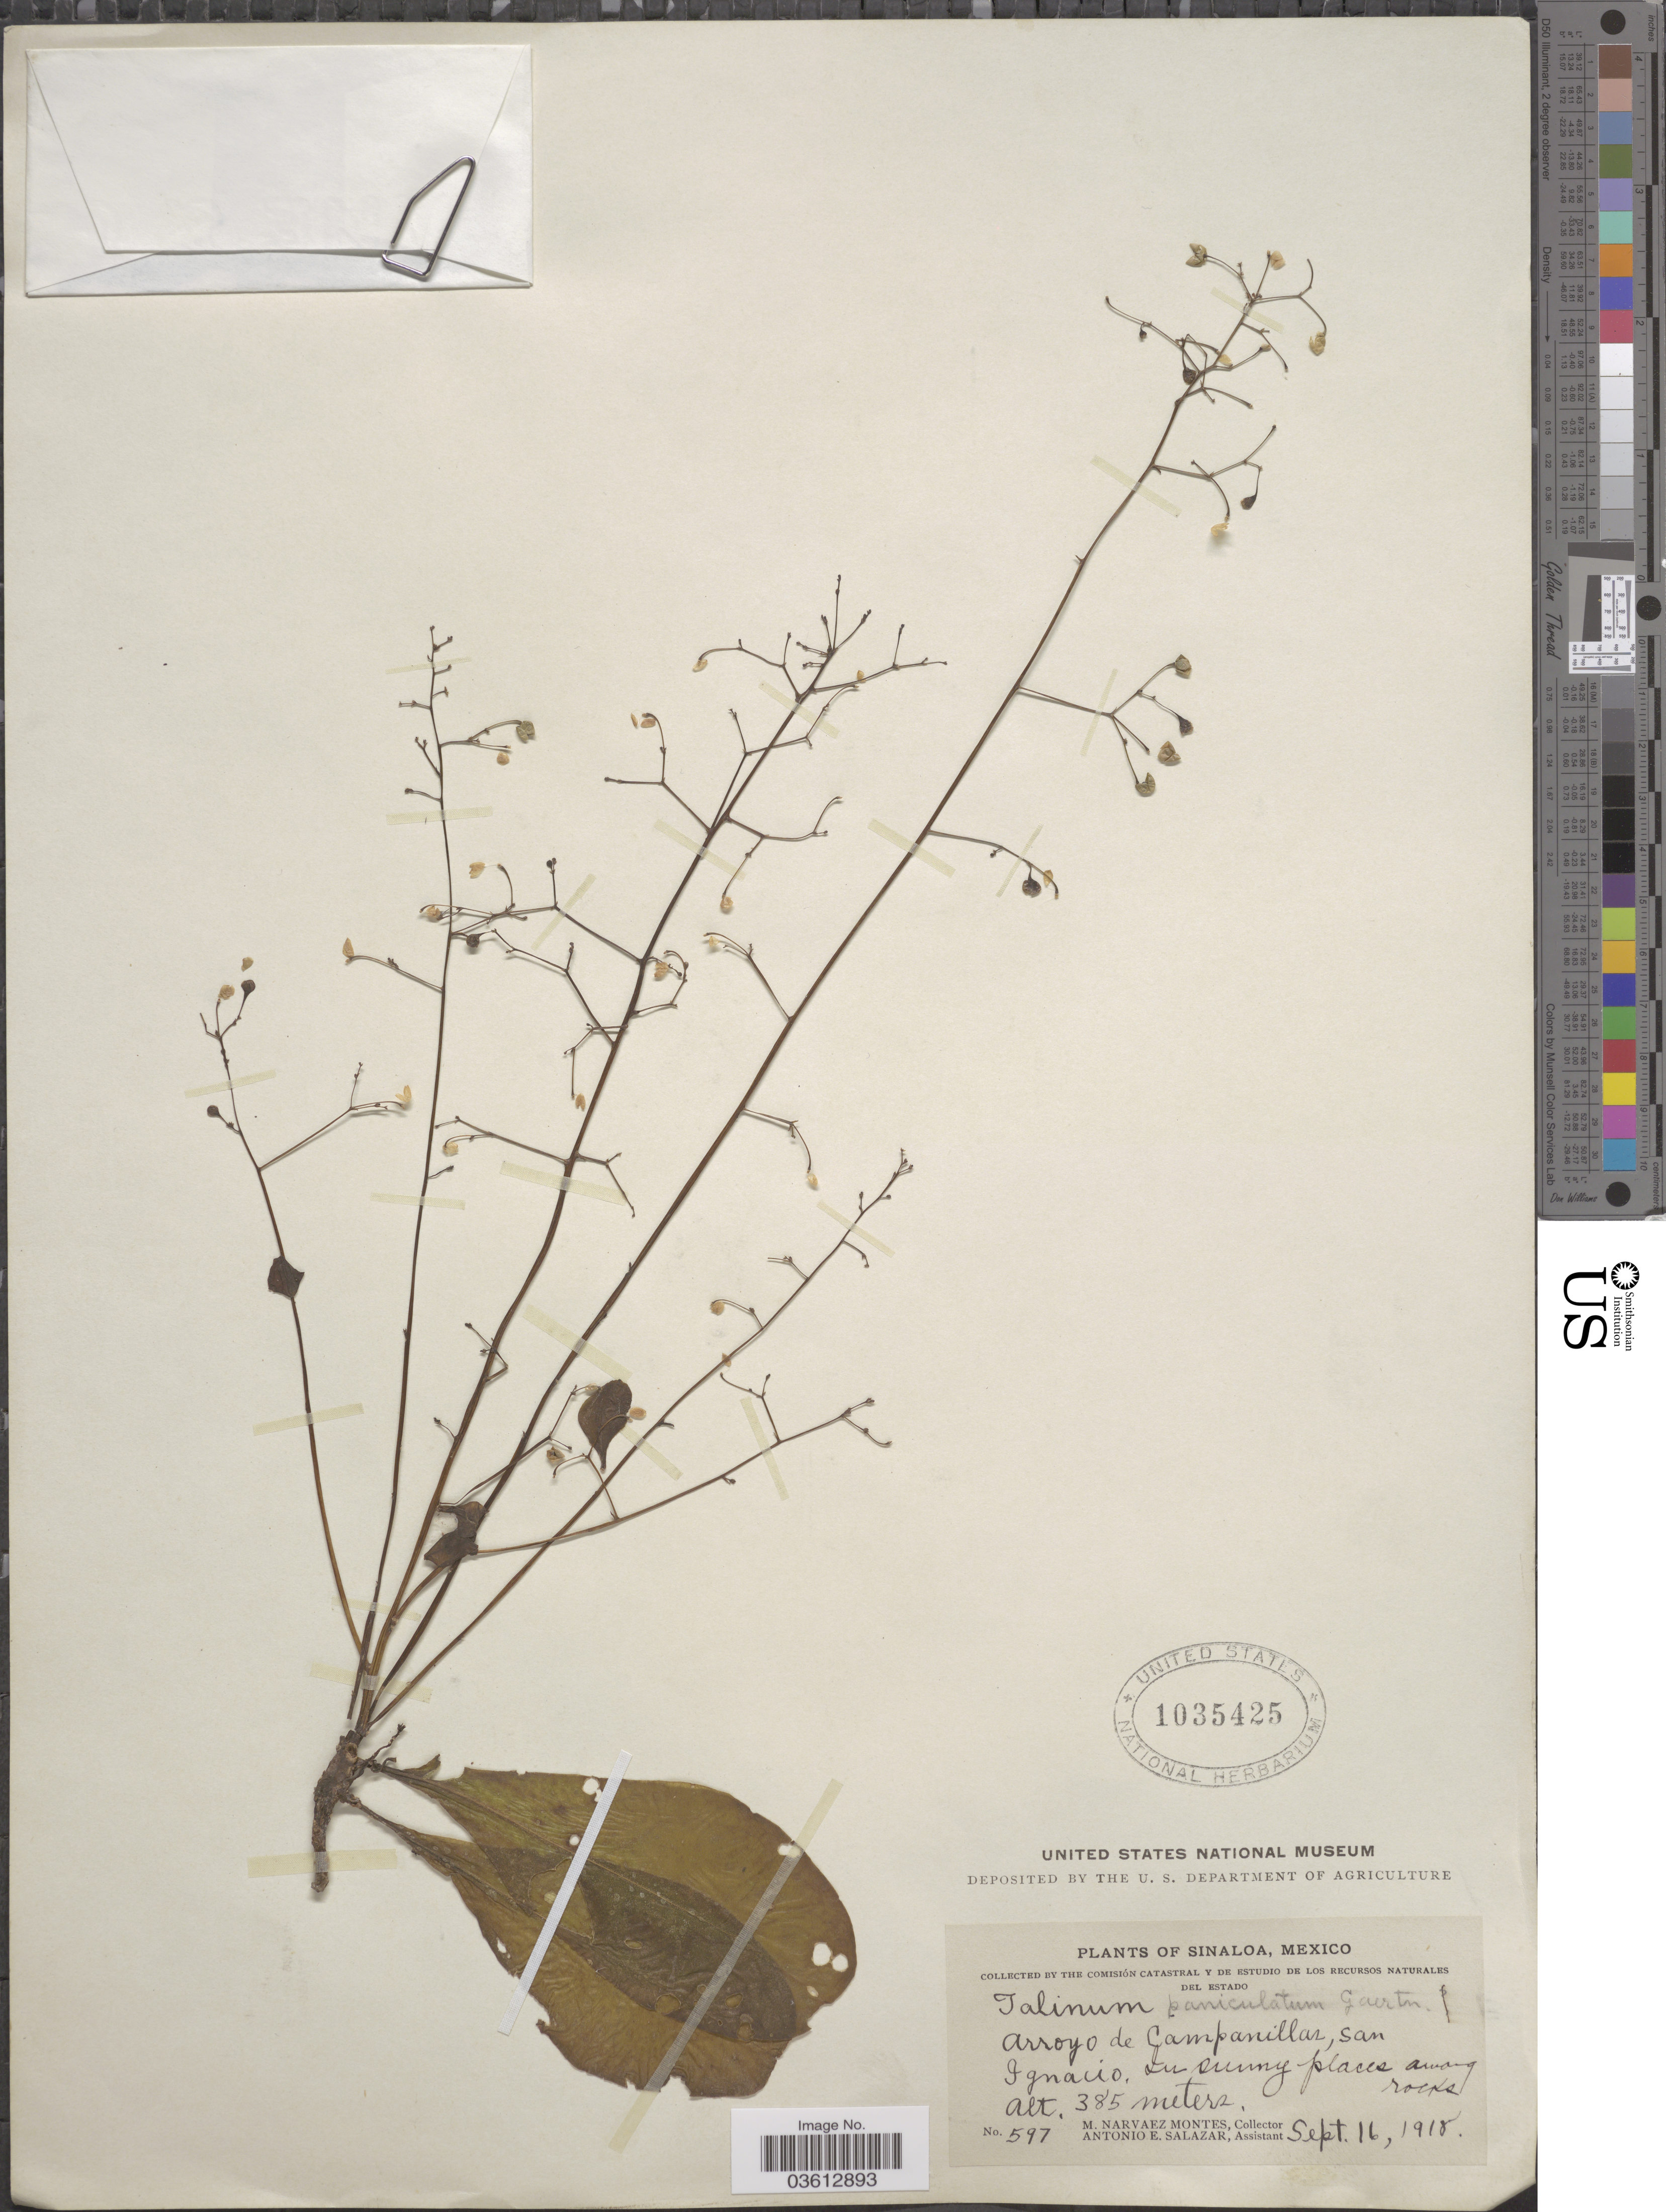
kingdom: Plantae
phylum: Tracheophyta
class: Magnoliopsida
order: Caryophyllales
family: Talinaceae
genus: Talinum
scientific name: Talinum paniculatum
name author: (Jacq.) Gaertn.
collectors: M. Narvaez-Montes & A. E. Salazar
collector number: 597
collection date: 1918-09-16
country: Mexico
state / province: Sinaloa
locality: Arroyo de Campanillas, San Ignacio.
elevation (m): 385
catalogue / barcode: US 1035425